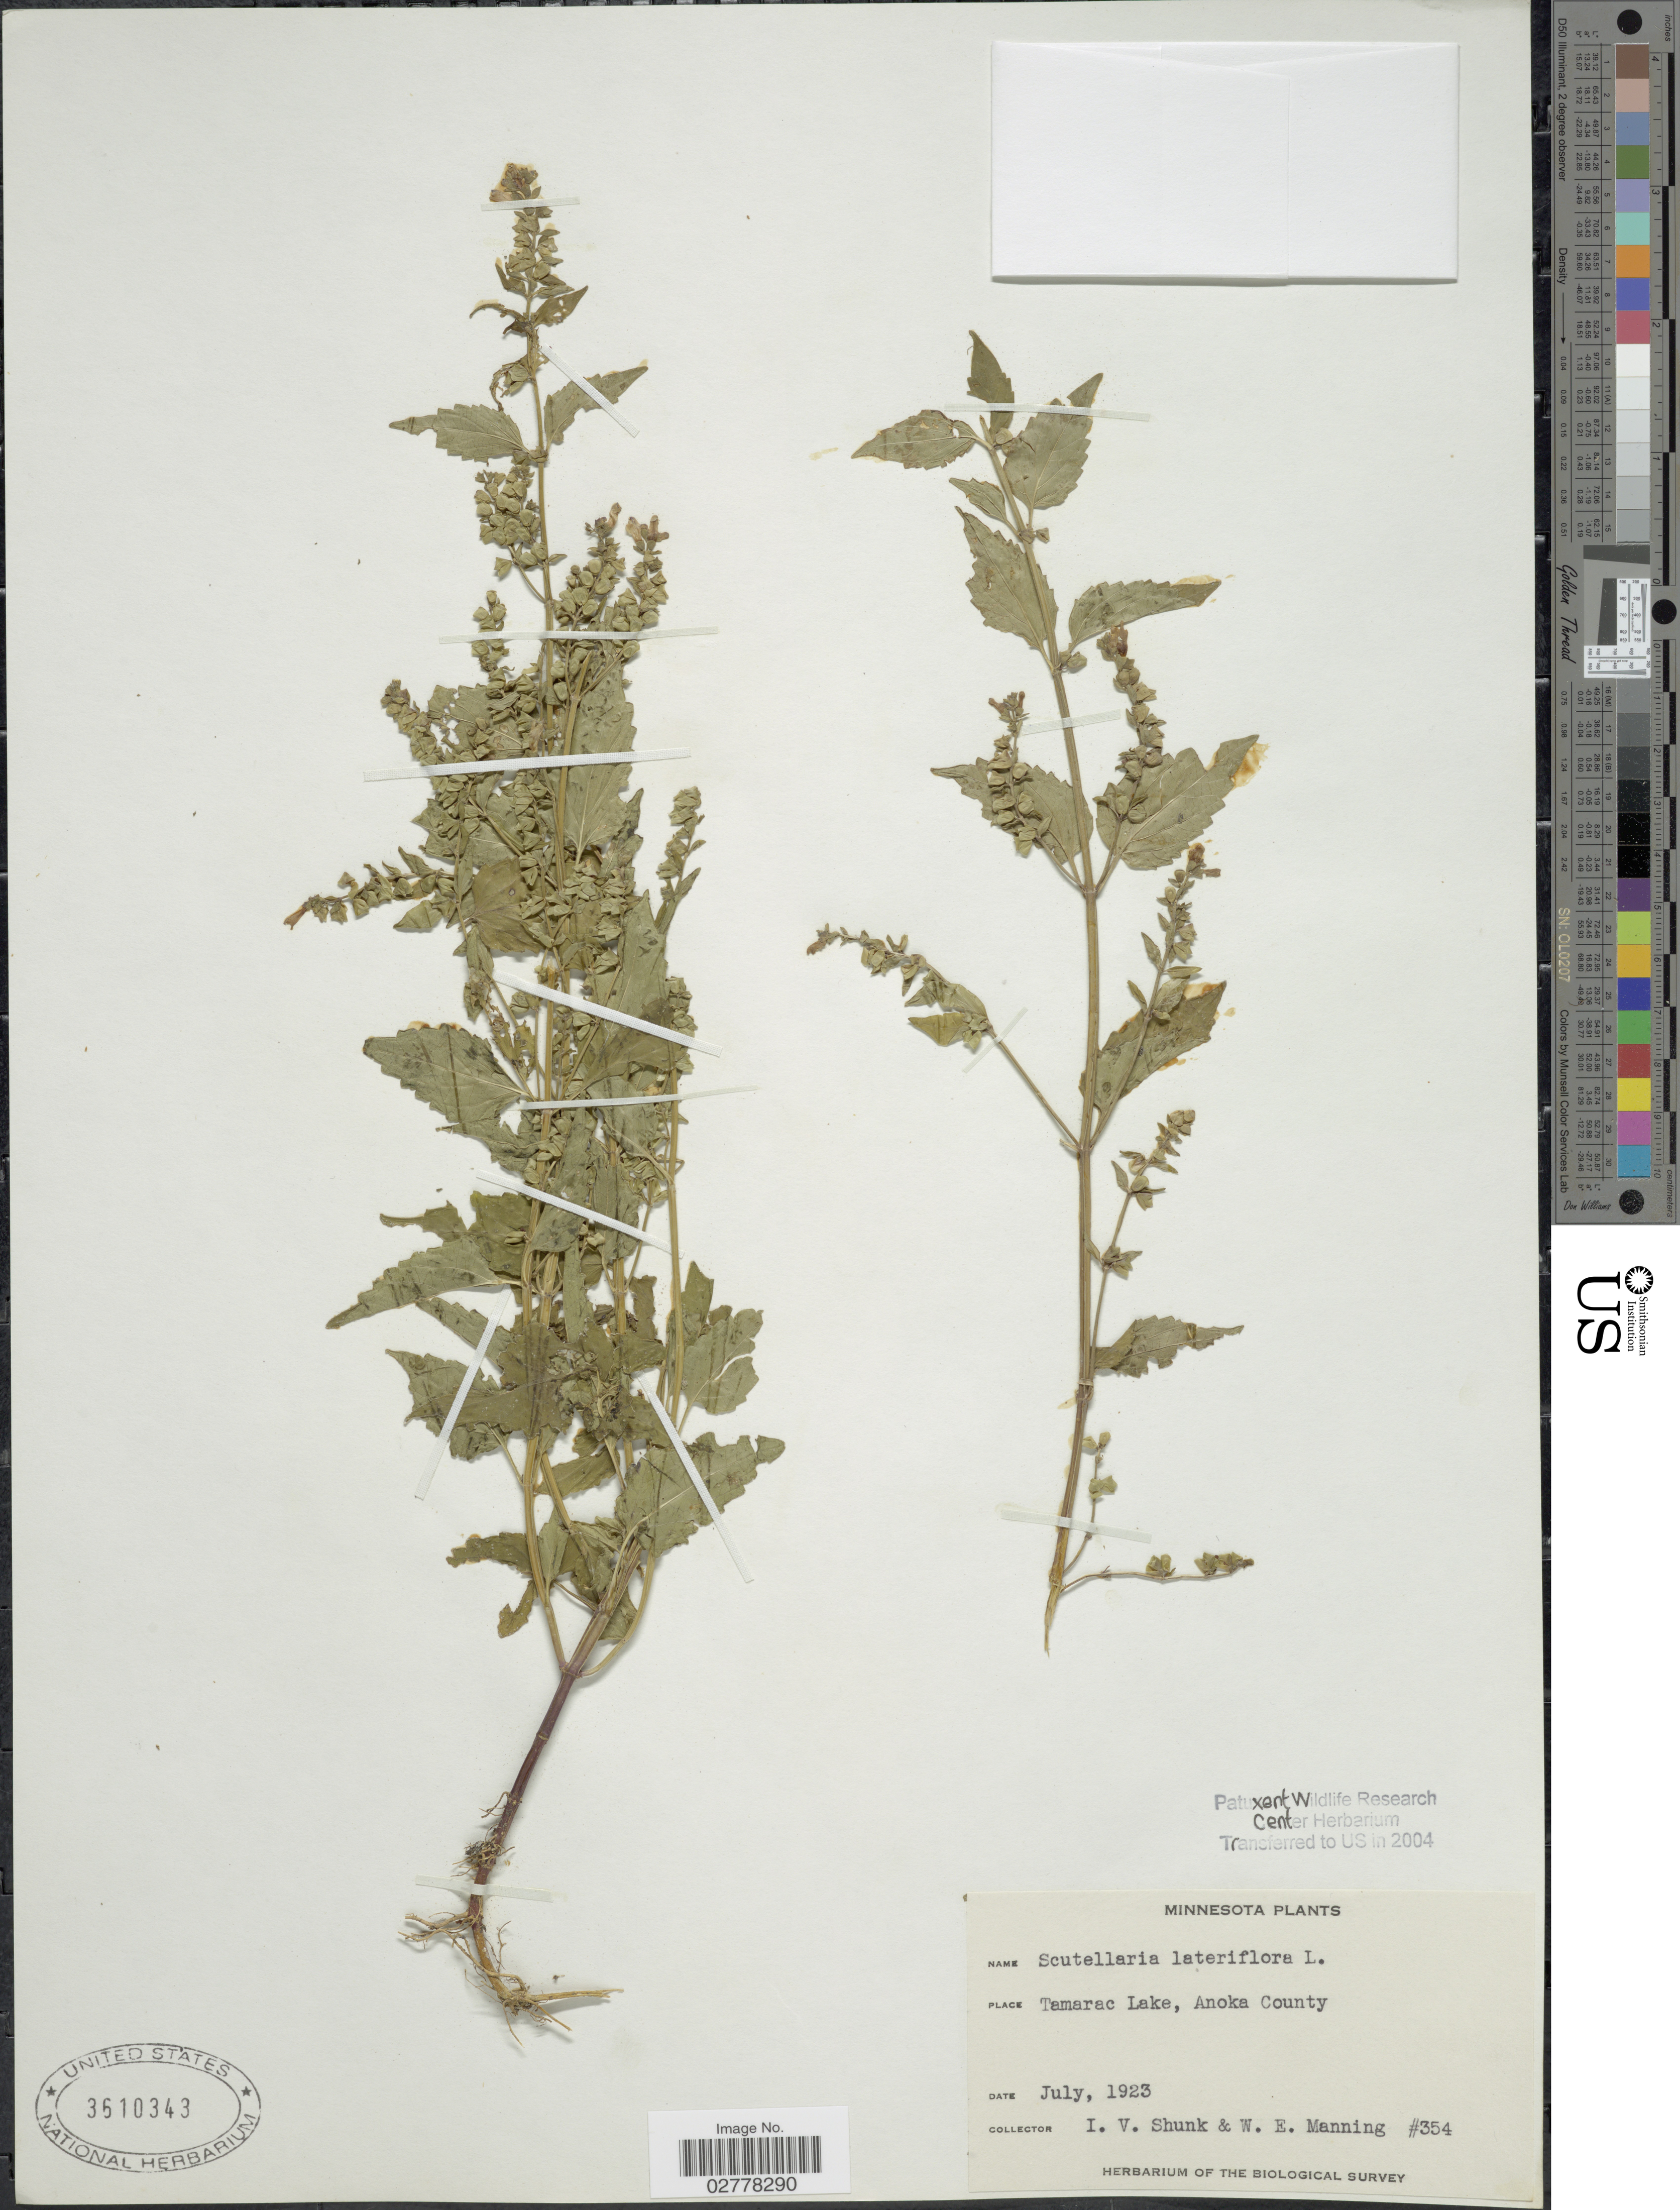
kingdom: Plantae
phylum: Tracheophyta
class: Magnoliopsida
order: Lamiales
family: Lamiaceae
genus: Scutellaria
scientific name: Scutellaria lateriflora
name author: L.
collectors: I. Shunk & W. Manning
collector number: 354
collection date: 1923-07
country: United States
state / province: Minnesota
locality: Tamarac Lake, Anoka County.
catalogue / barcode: US 3610343